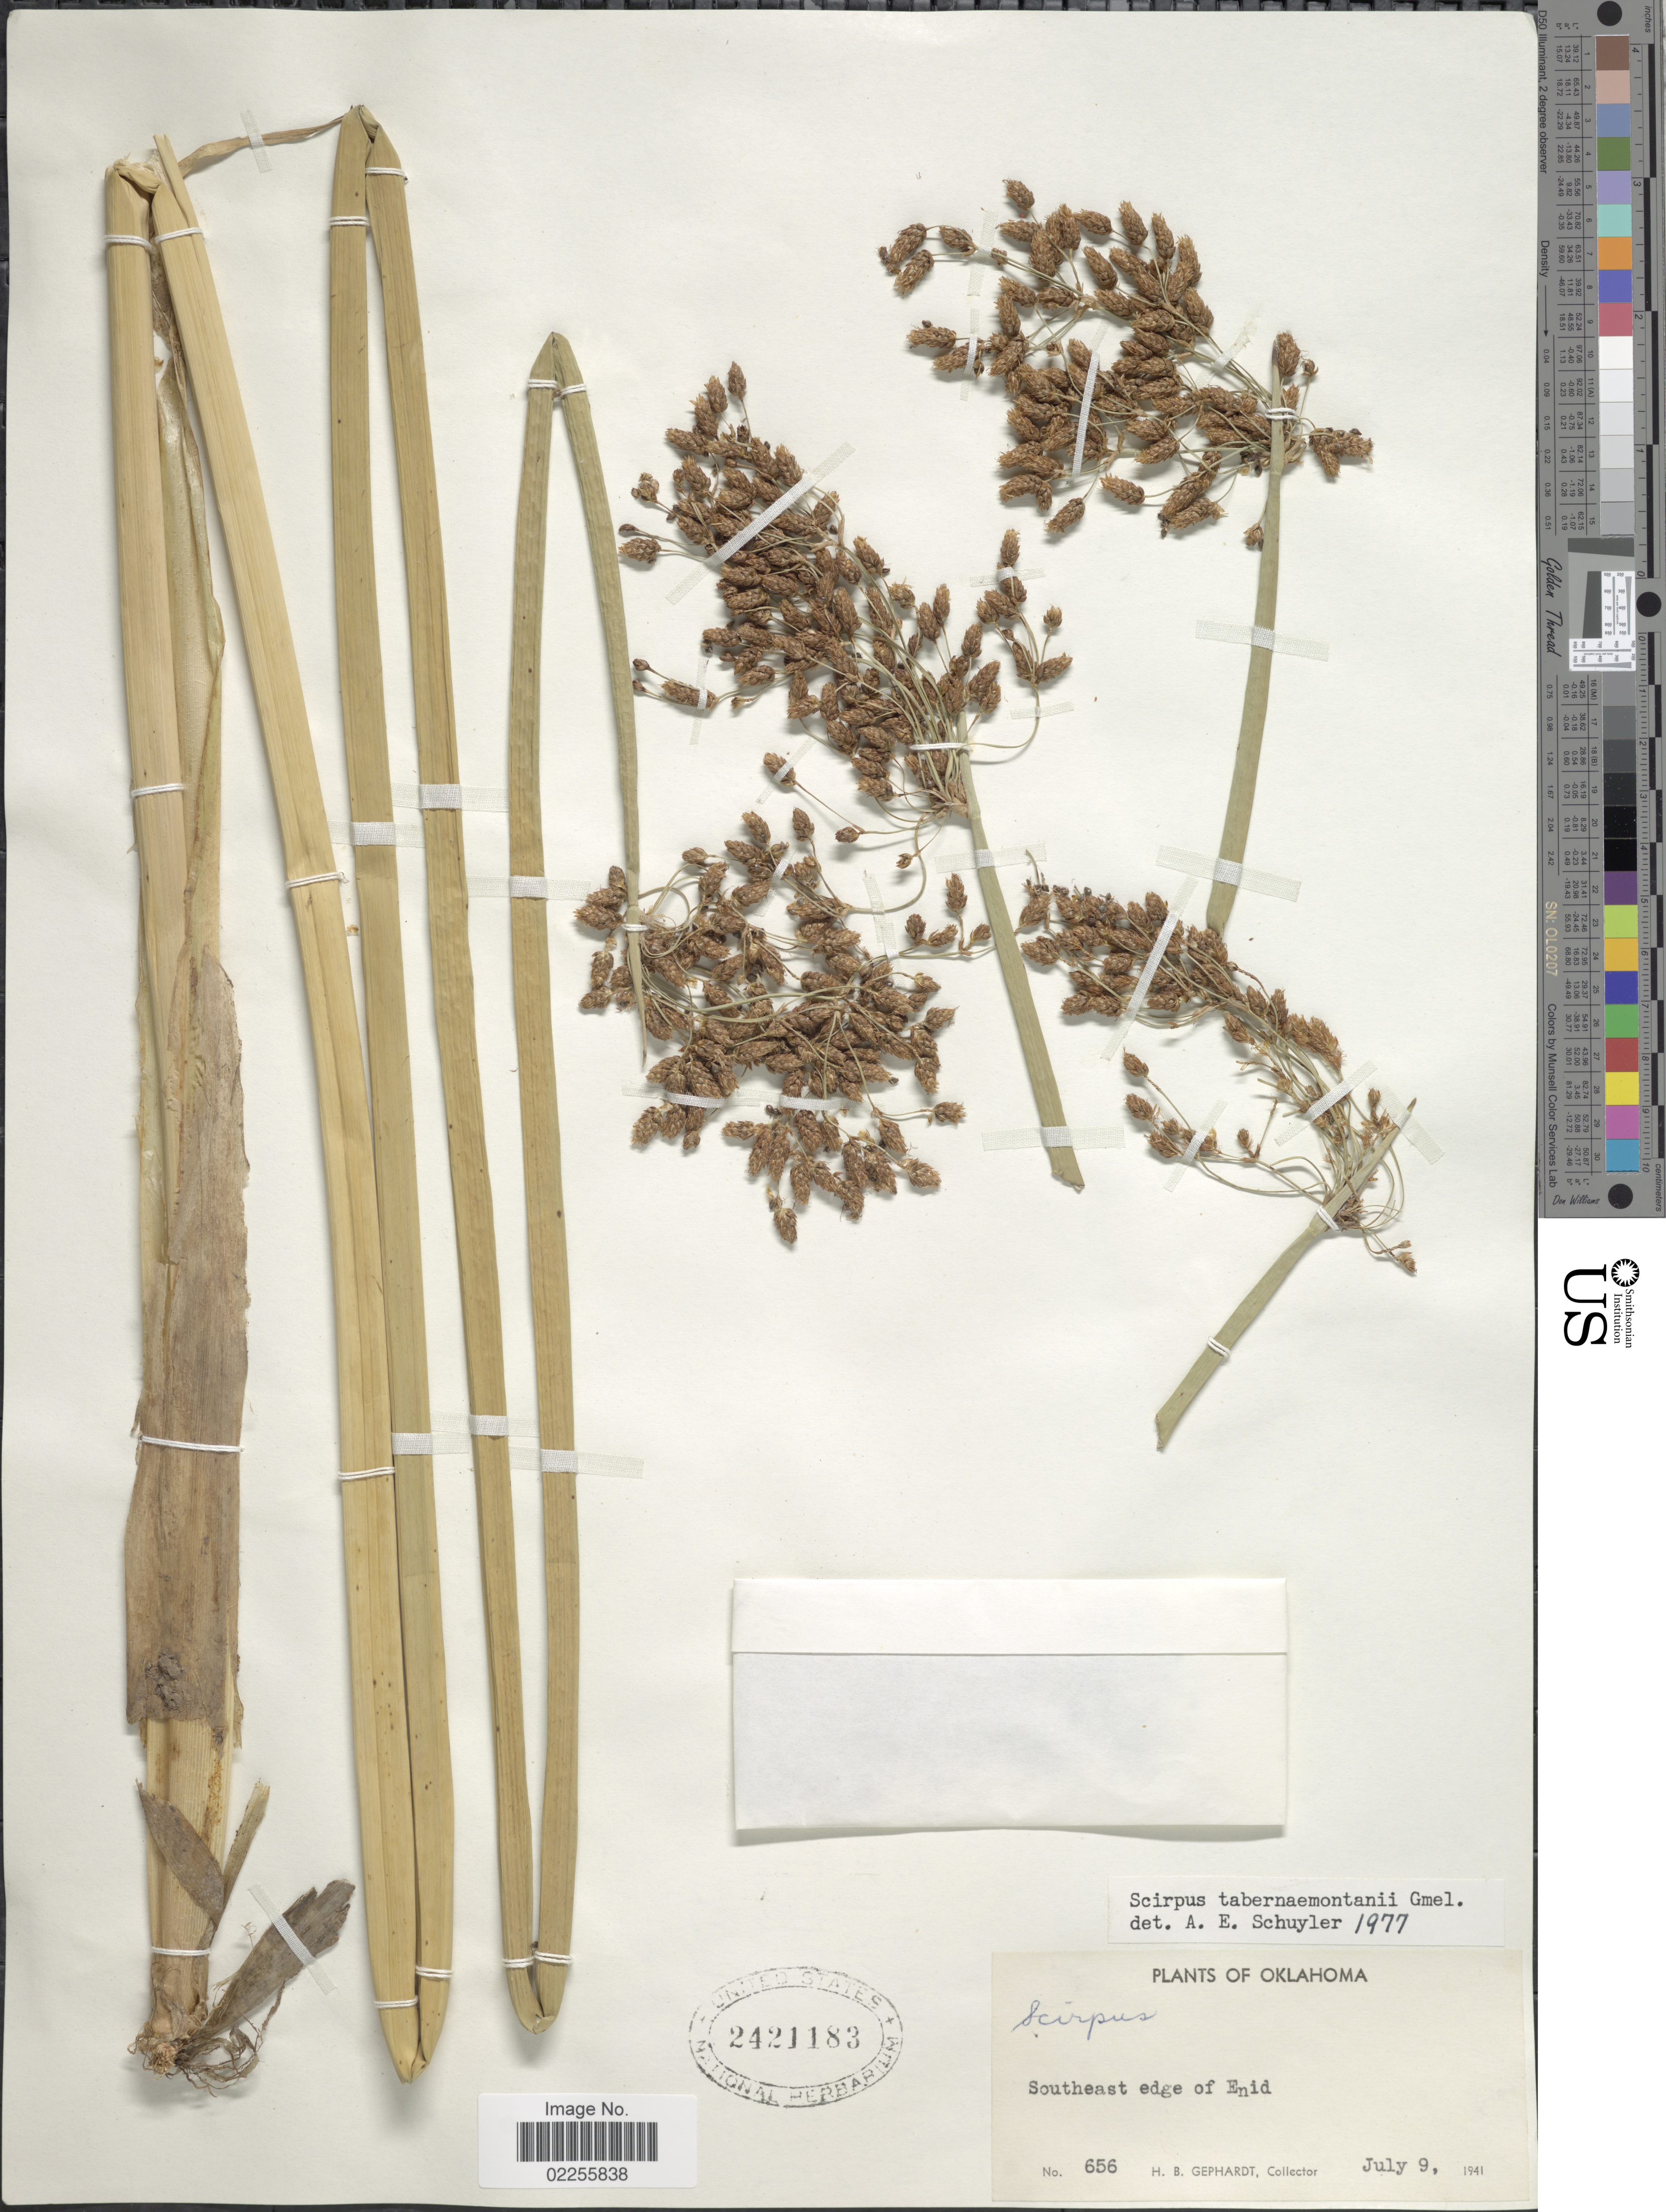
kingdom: Plantae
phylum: Tracheophyta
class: Liliopsida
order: Poales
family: Cyperaceae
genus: Schoenoplectus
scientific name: Schoenoplectus tabernaemontani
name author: (C.C. Gmel.) Palla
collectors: H. Gephardt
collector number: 656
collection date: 1941-07-09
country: United States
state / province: Oklahoma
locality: Southeast edge of Enid.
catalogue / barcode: US 2421183